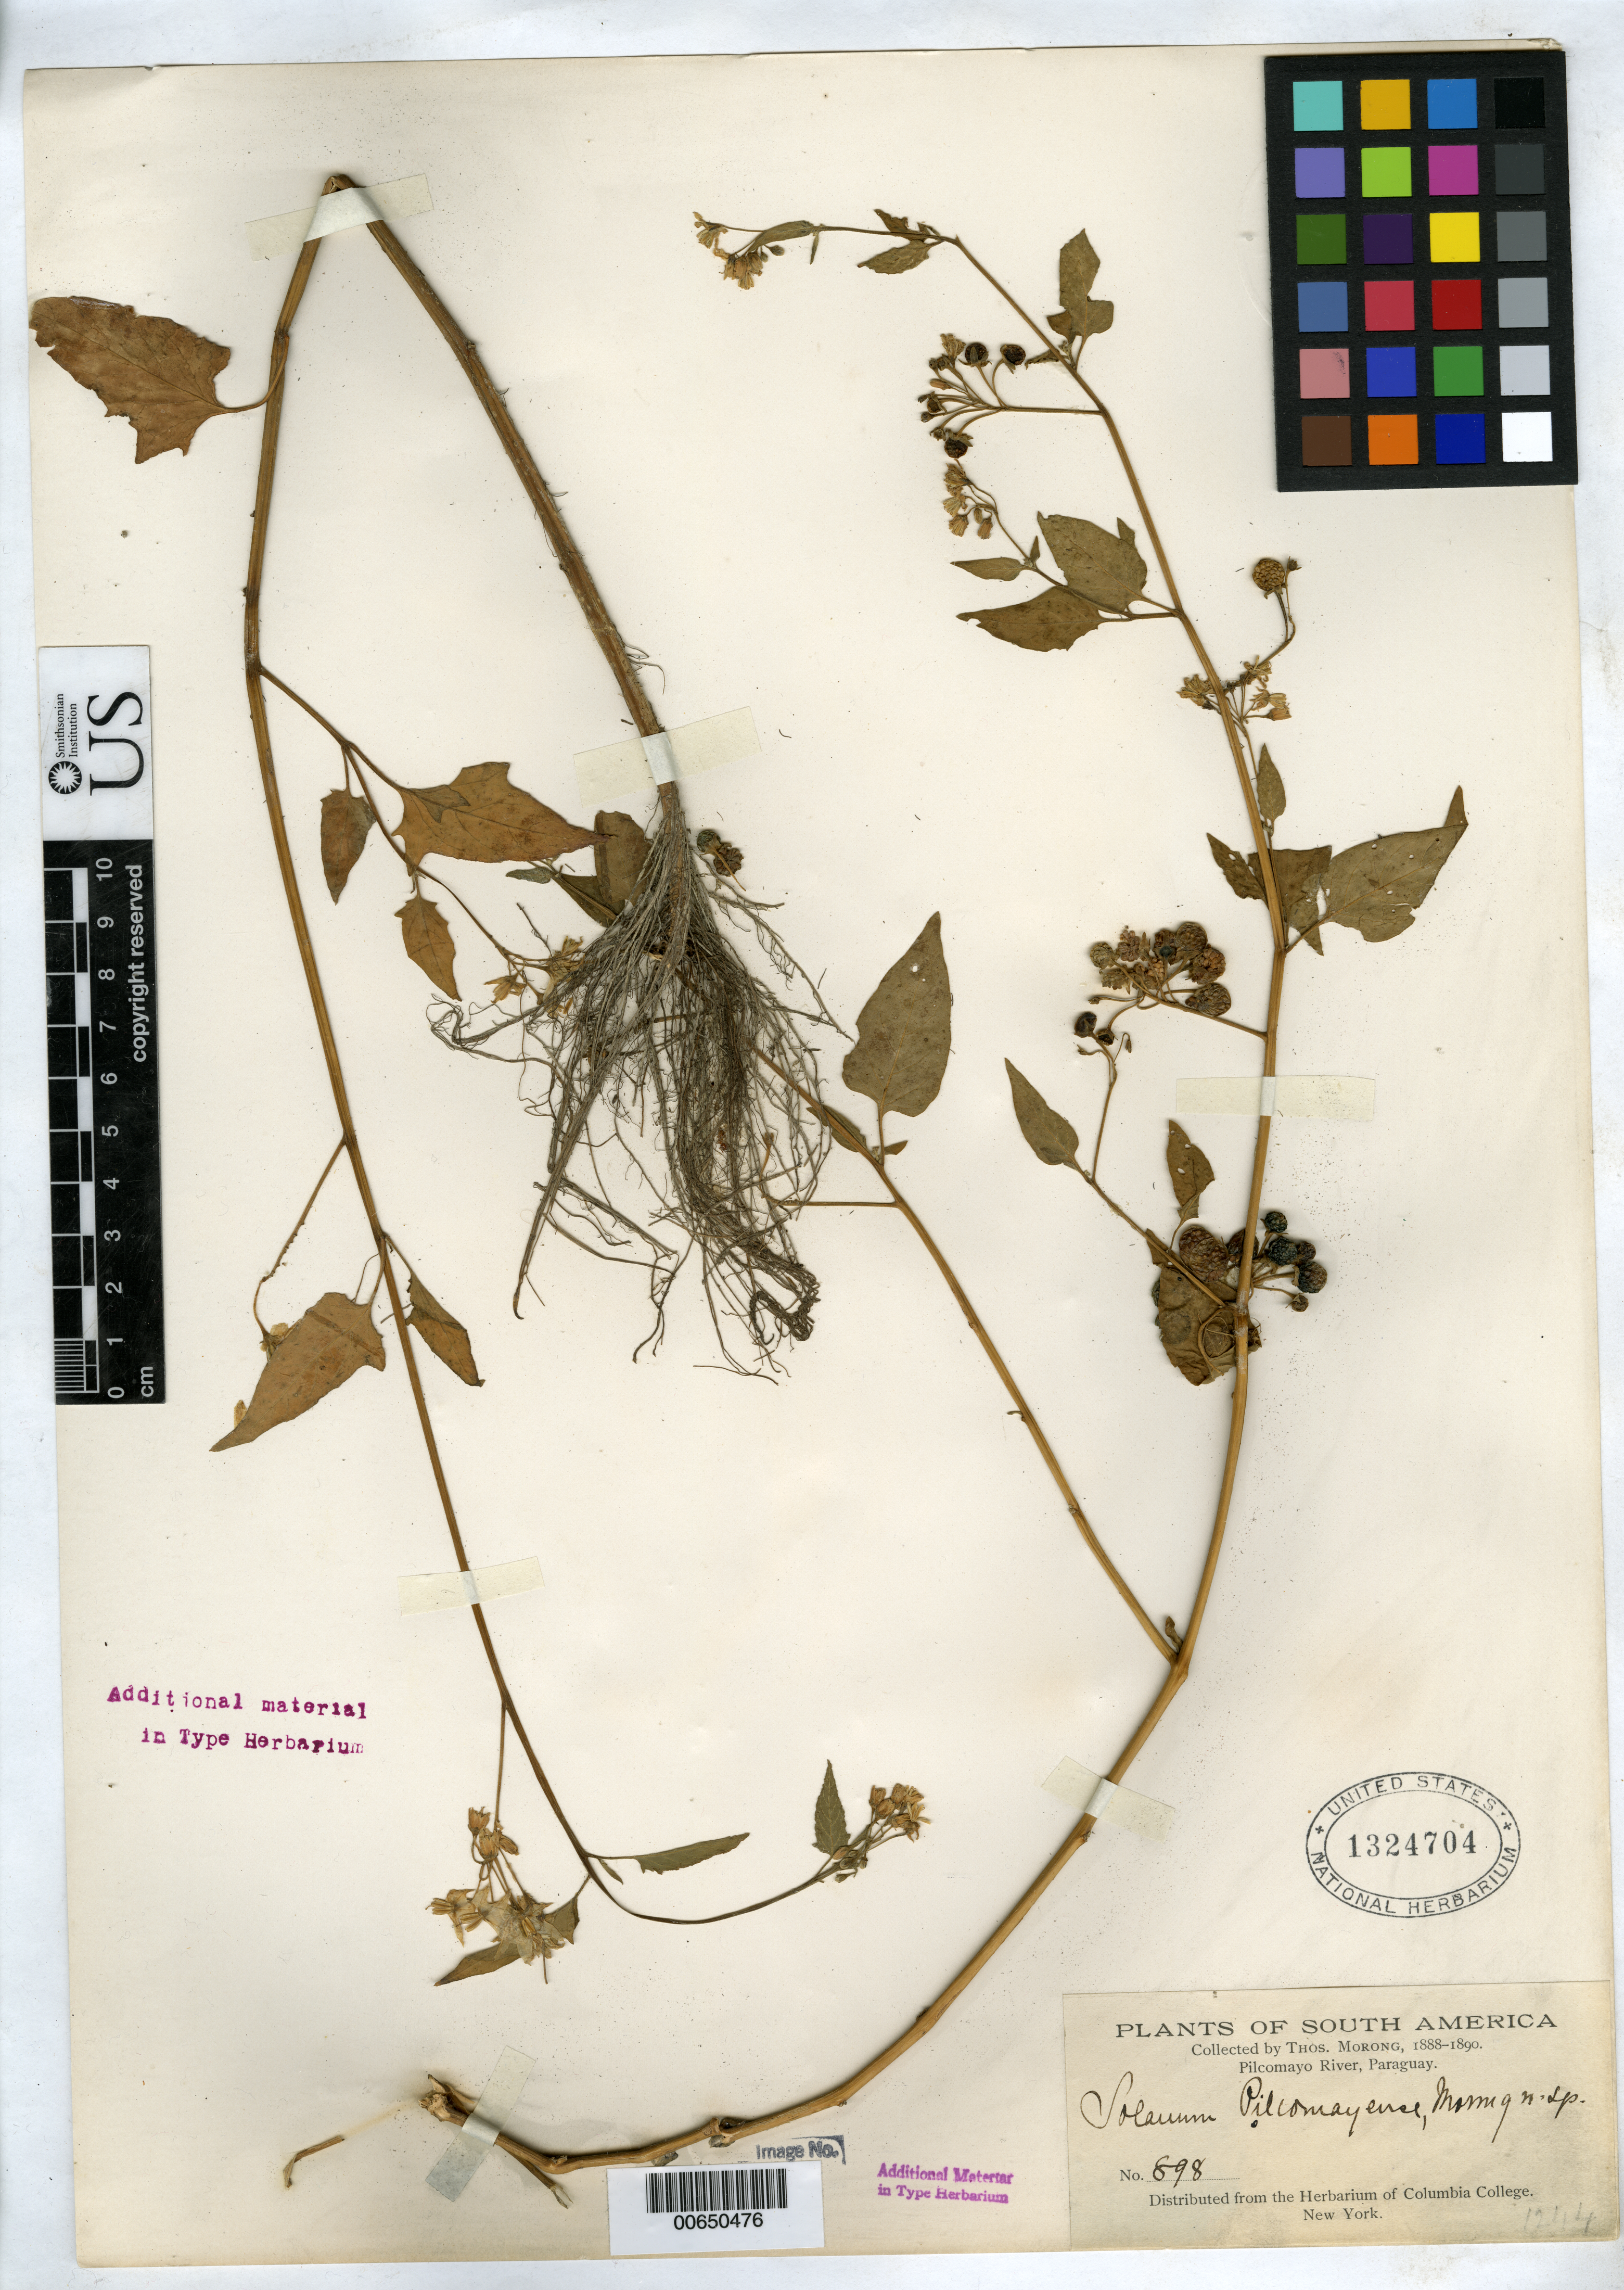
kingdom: Plantae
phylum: Tracheophyta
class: Magnoliopsida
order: Solanales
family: Solanaceae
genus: Solanum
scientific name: Solanum pilcomayense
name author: Morong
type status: Isotype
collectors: T. Morong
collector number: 898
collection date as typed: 1888 to -- --- 1890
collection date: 1888/1890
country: Paraguay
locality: Pilcomayo River.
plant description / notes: Specimen ex John Donnell Smith herbarium.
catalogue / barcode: US 1324704